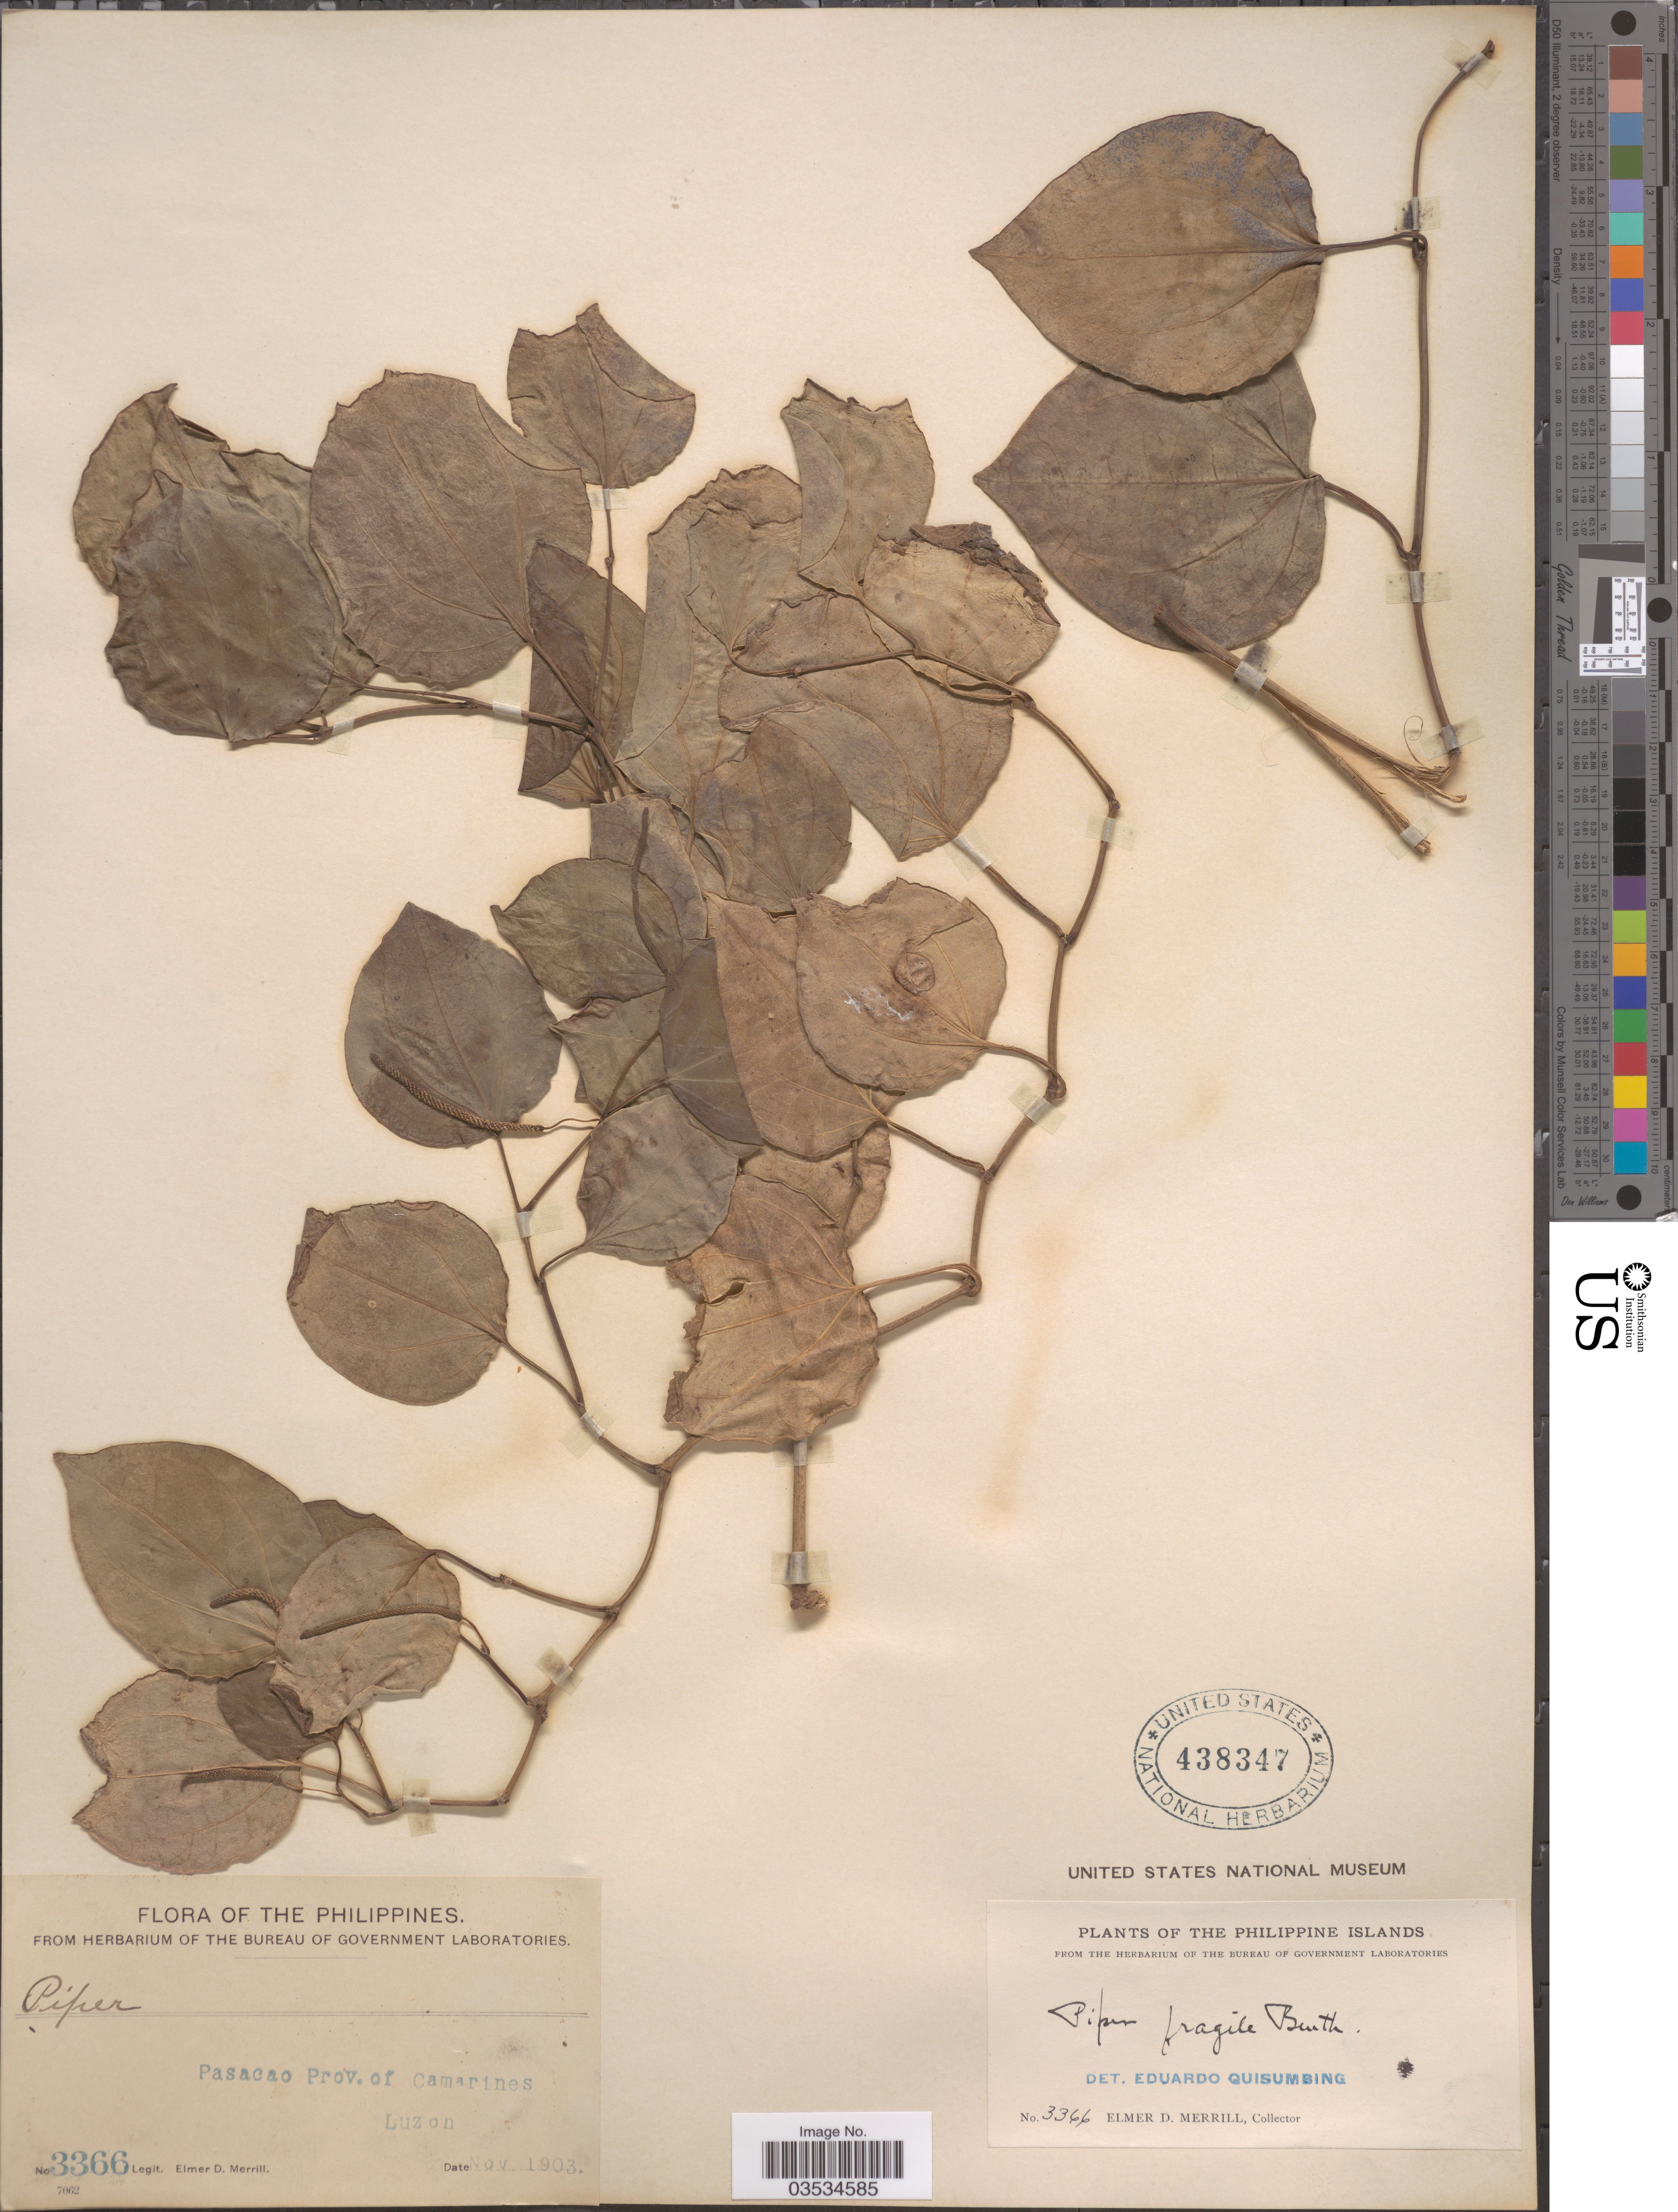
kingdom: Plantae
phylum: Tracheophyta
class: Magnoliopsida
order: Piperales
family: Piperaceae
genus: Piper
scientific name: Piper fragile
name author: Benth.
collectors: E. D. Merrill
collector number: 3366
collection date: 1903-11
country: Philippines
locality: Pasacao Prov. of Camarines. Luzon. The Philippine Islands.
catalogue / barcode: US 438347